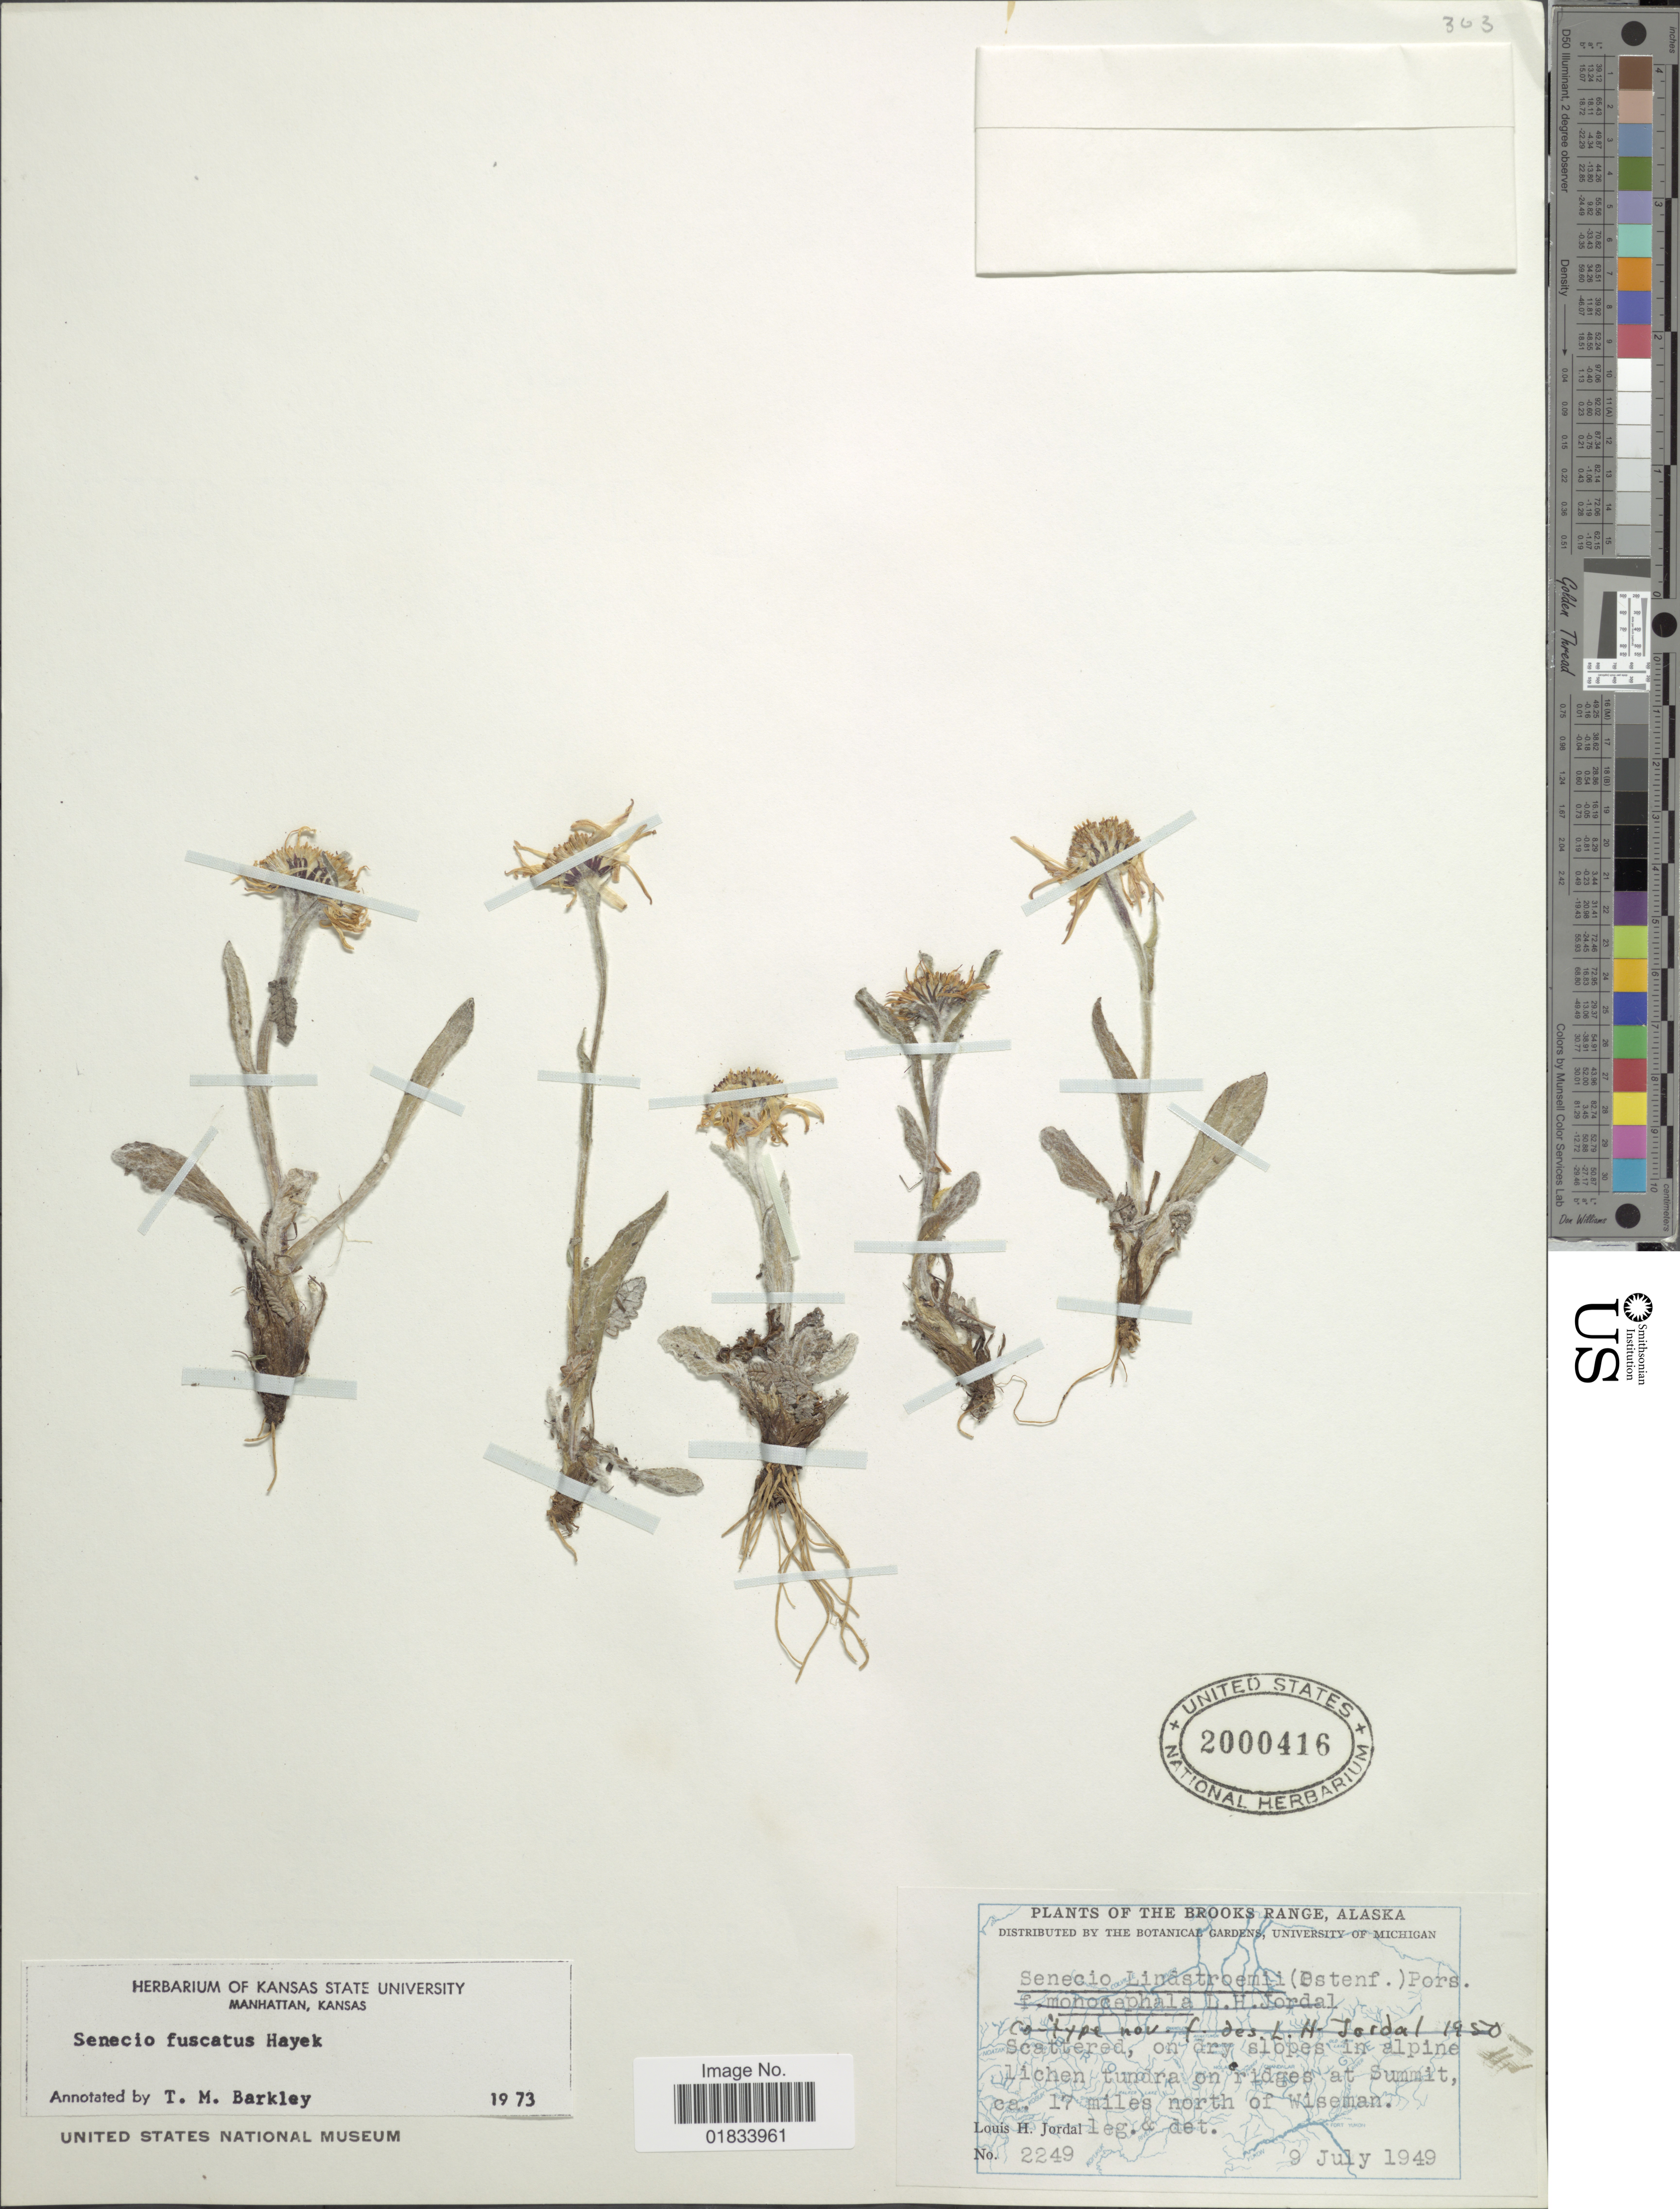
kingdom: Plantae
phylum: Tracheophyta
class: Magnoliopsida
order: Asterales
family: Asteraceae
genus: Senecio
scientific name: Senecio fuscatus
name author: (Jord. & Fourr.) Hayek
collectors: L. Jordal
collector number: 2249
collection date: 1949-07-09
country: United States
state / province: Alaska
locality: The Brooks Range, ca. 17 miles north of Wiseman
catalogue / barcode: US 2000416